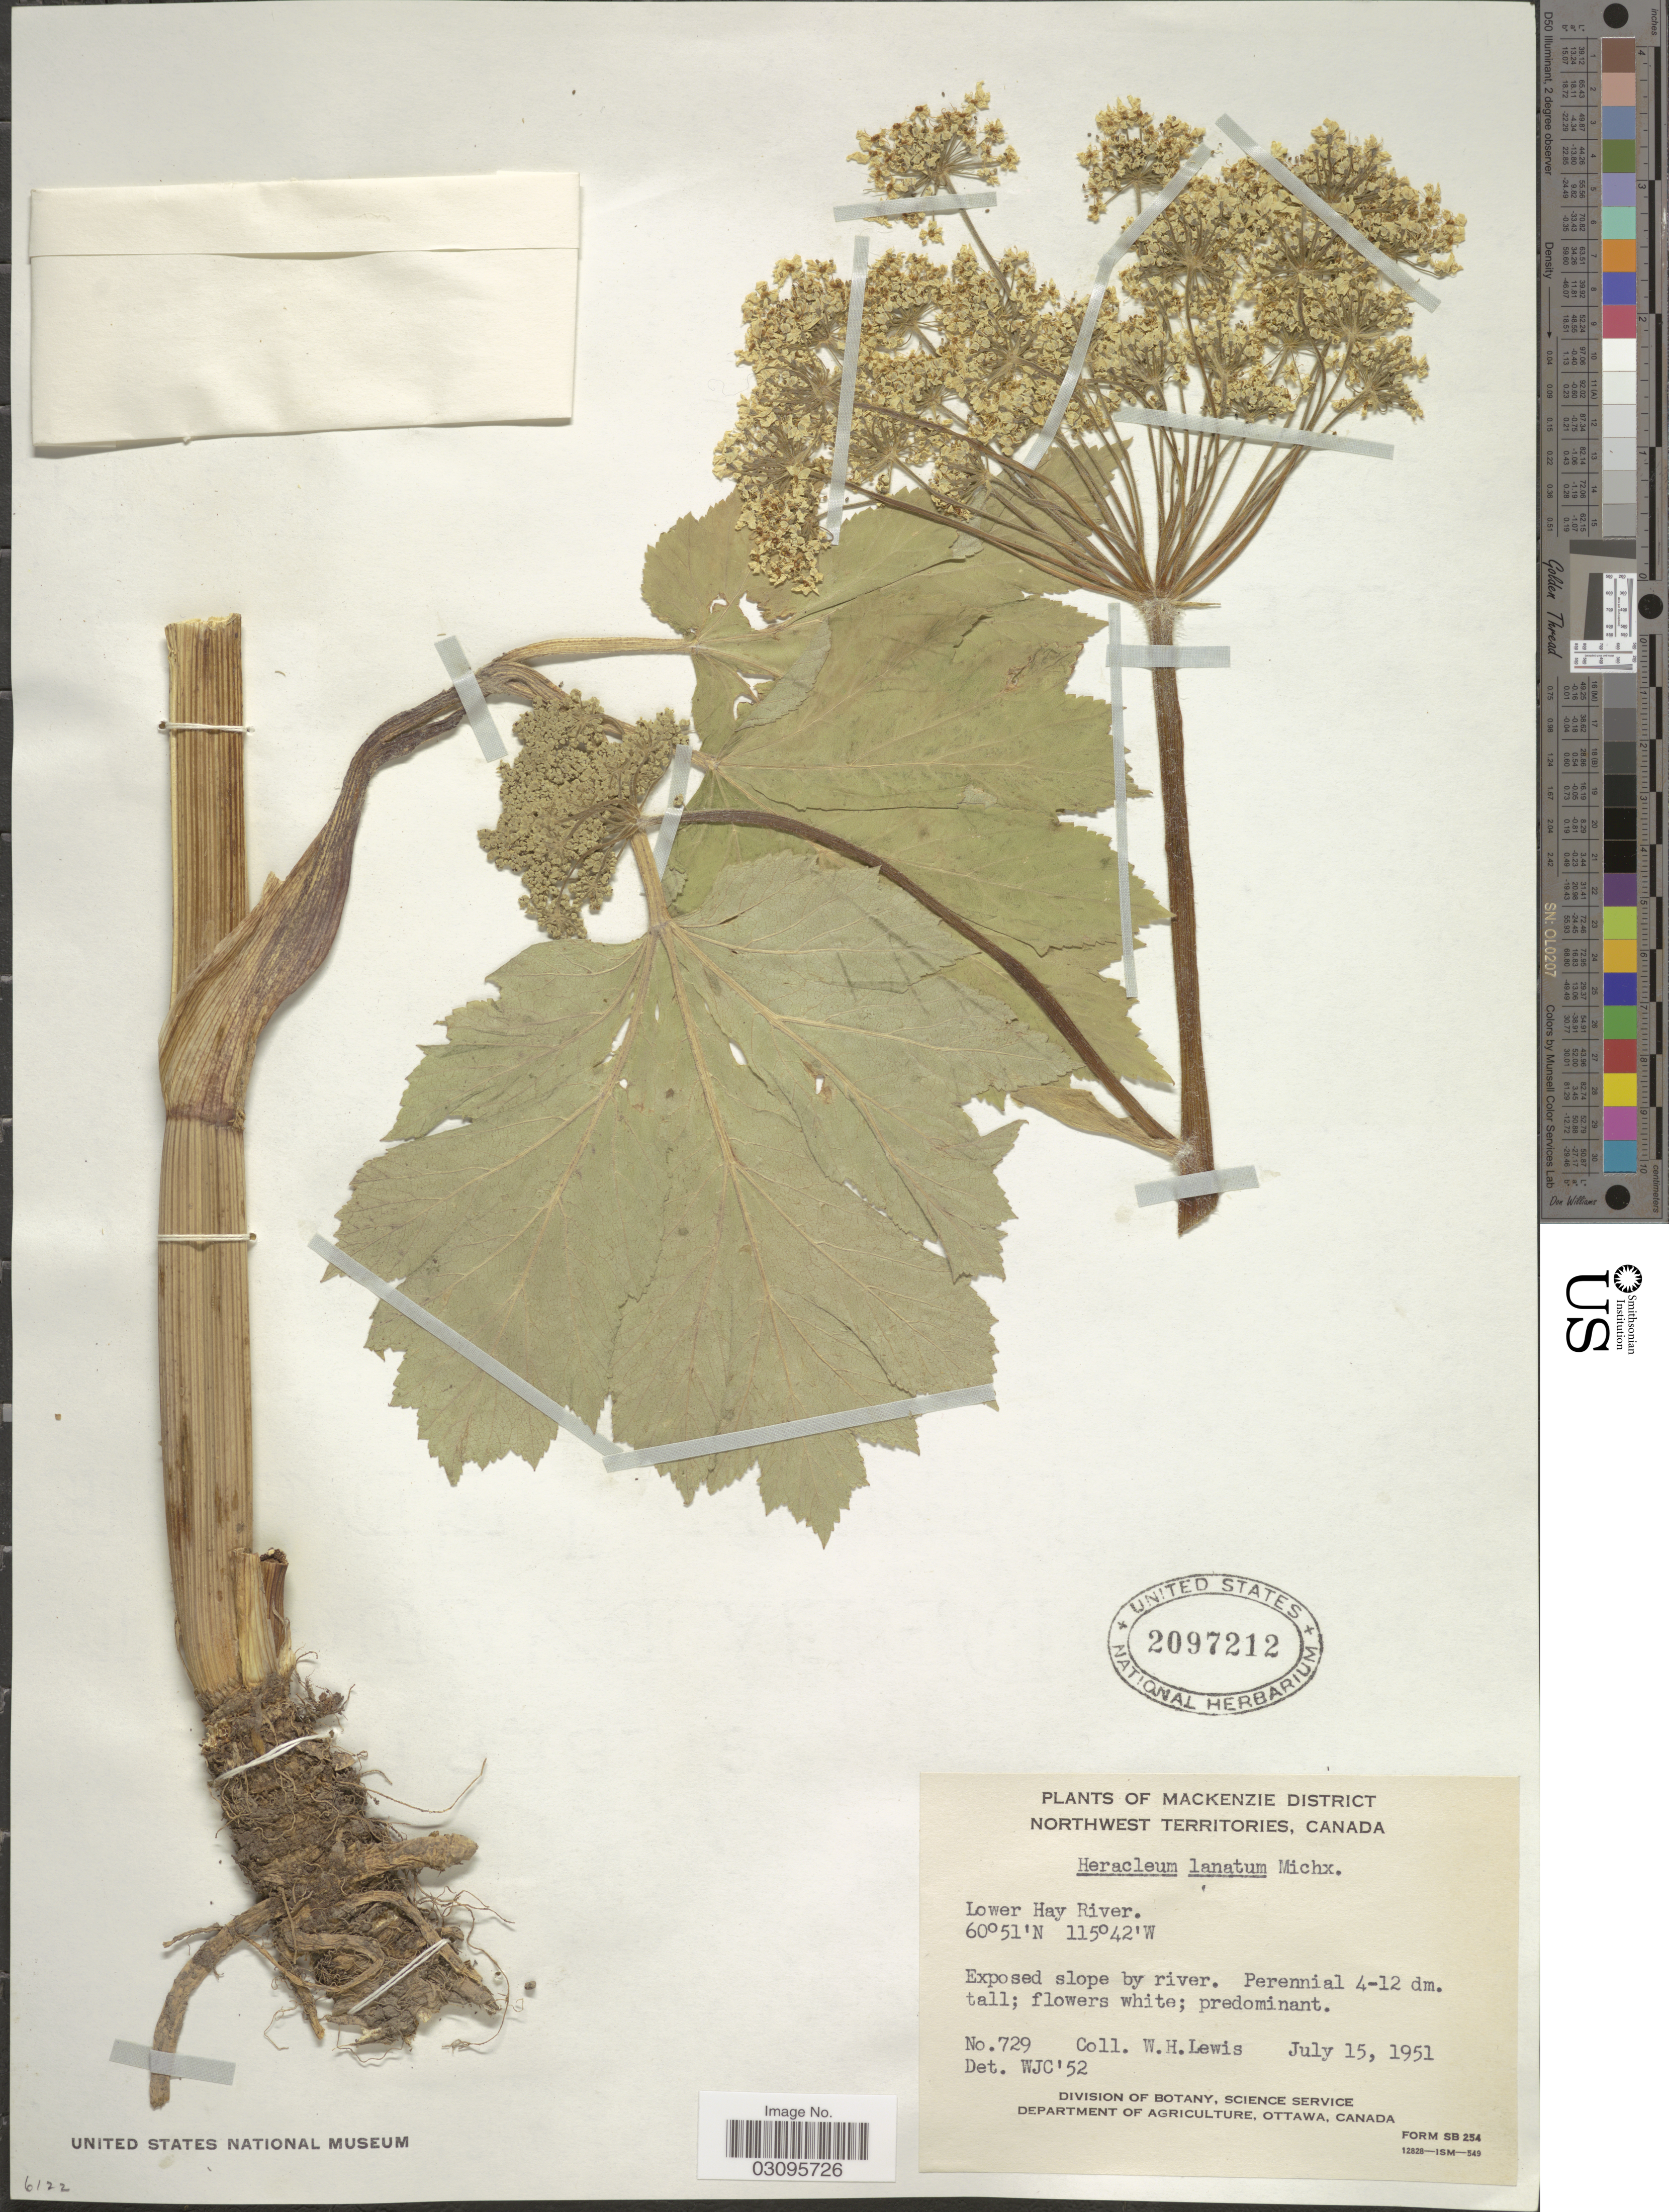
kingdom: Plantae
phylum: Tracheophyta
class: Magnoliopsida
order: Apiales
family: Apiaceae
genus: Heracleum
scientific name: Heracleum lanatum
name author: Michx.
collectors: W. H. Lewis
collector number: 729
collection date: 1951-07-15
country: Canada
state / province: Northwest Territories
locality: Mackenzie District. Lower Hay River.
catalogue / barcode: US 2097212